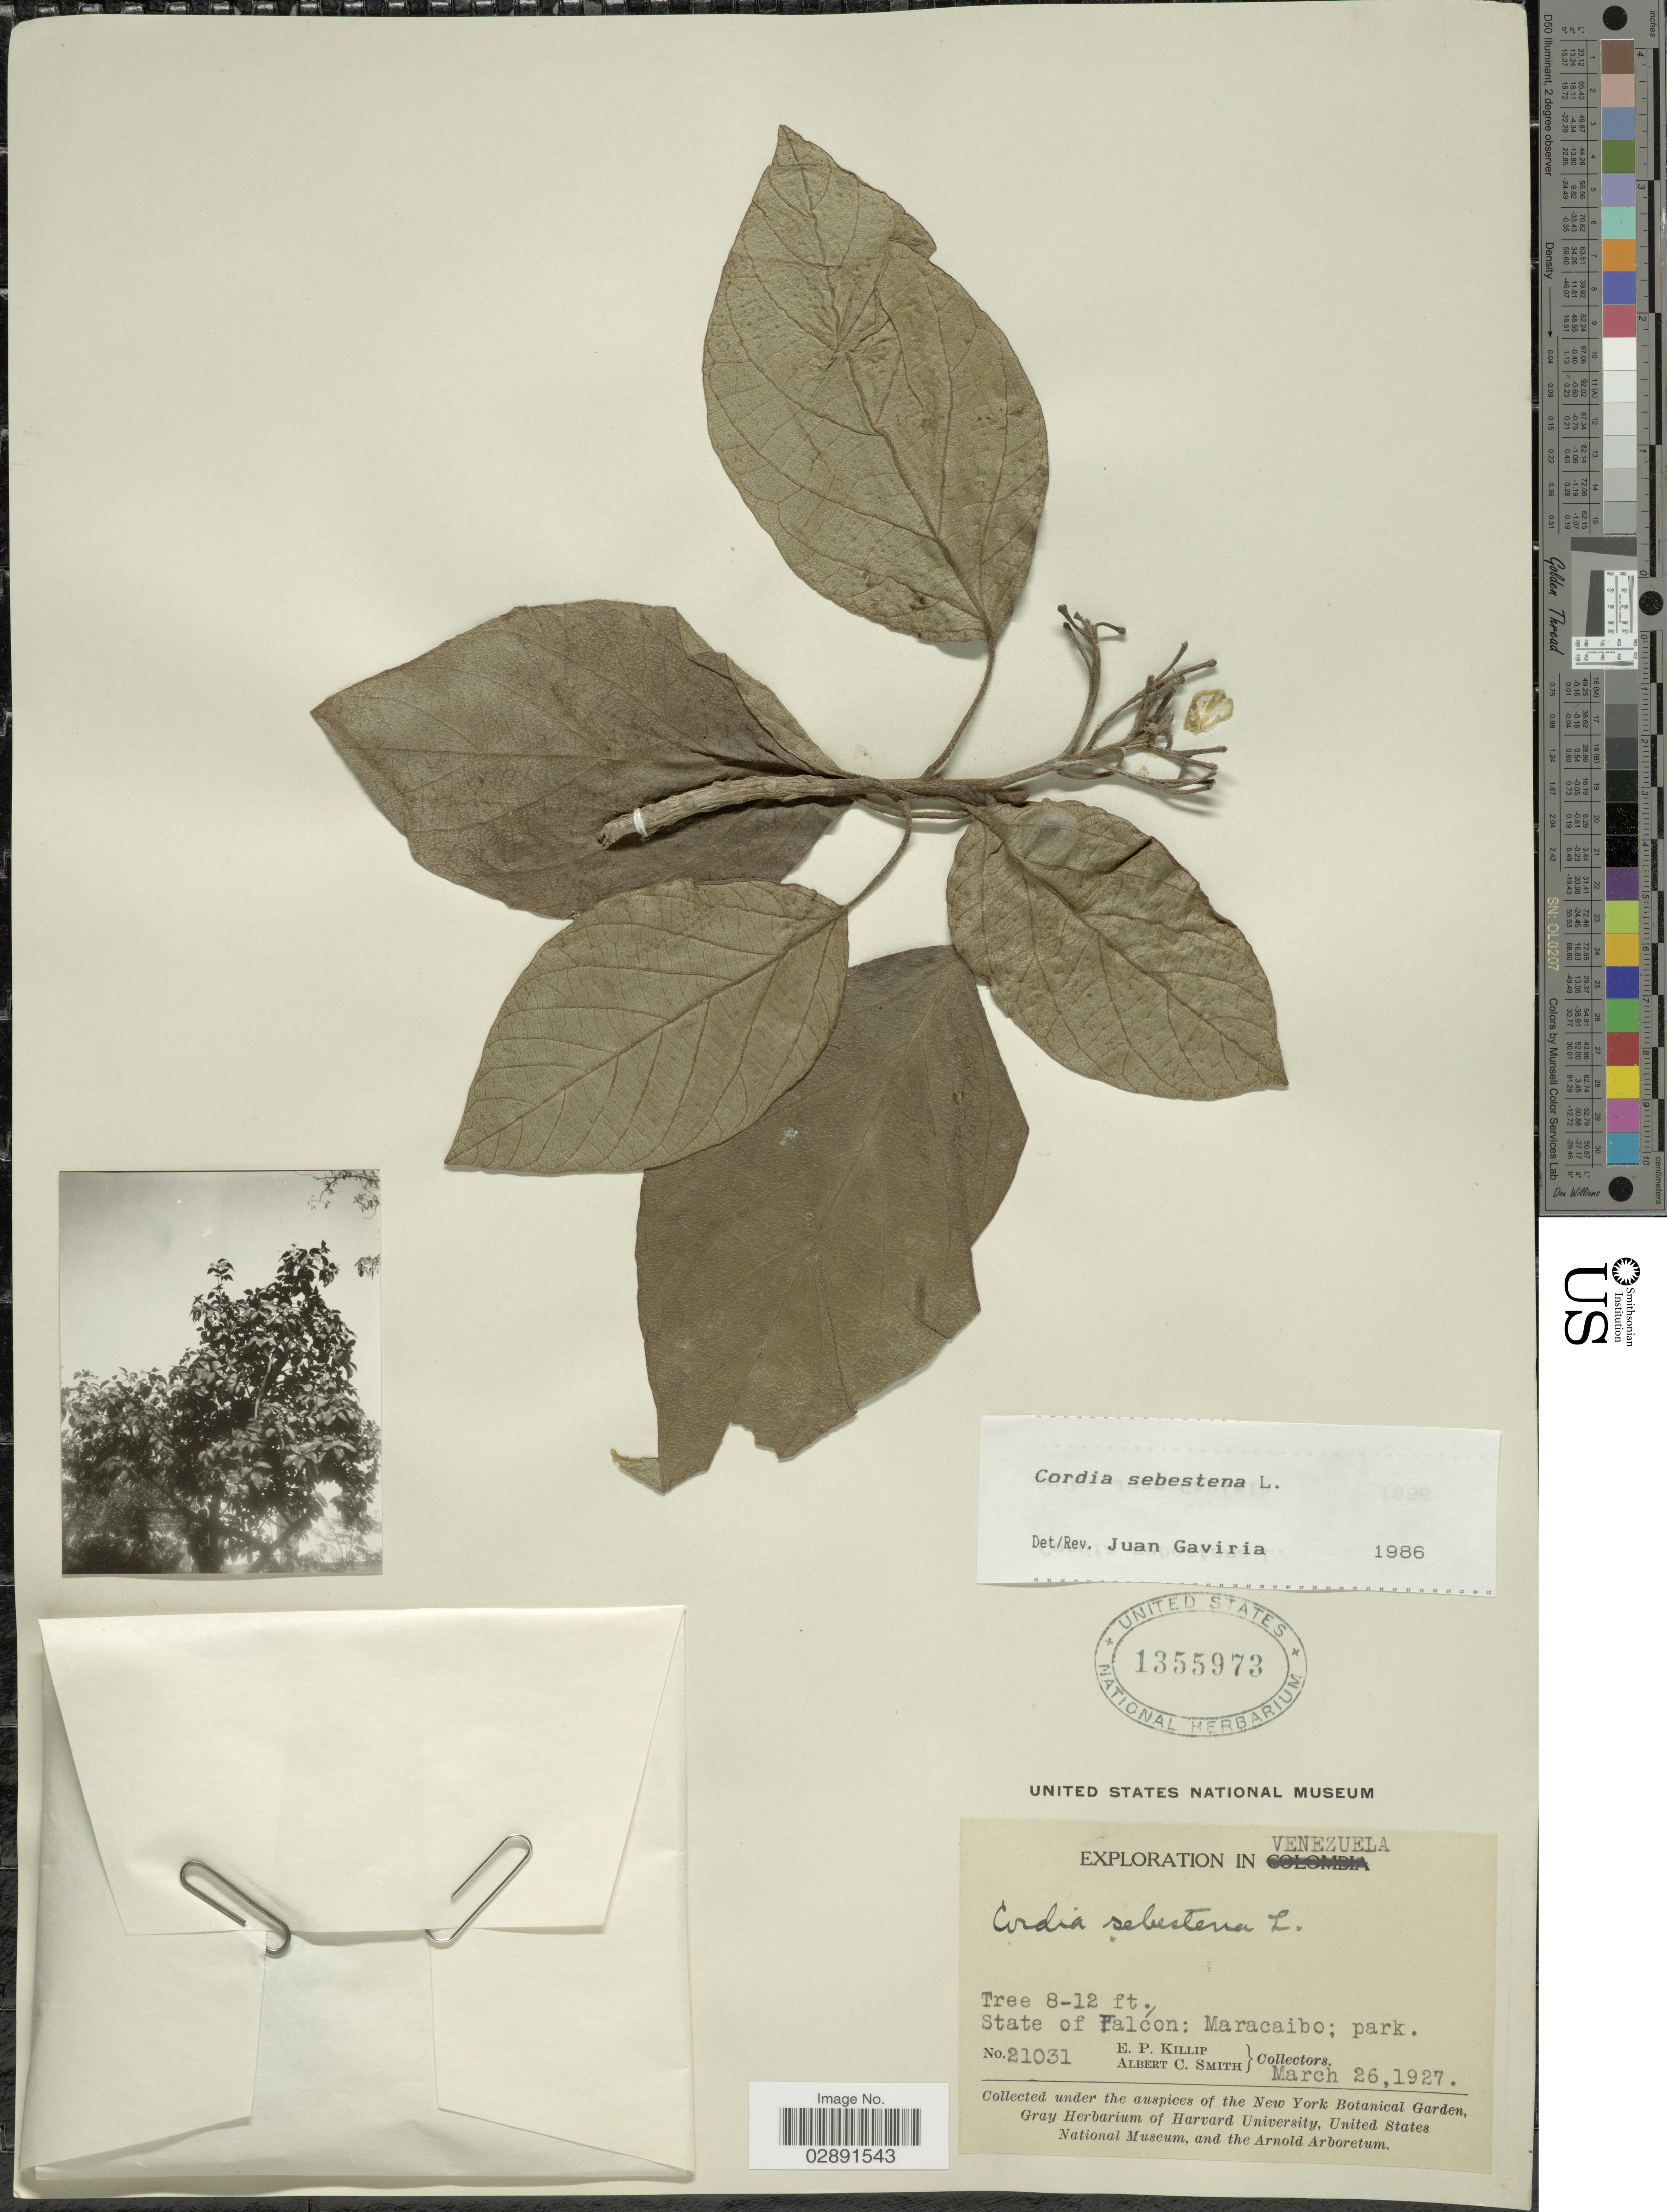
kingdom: Plantae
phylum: Tracheophyta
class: Magnoliopsida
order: Boraginales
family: Cordiaceae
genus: Cordia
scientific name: Cordia sebestena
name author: L.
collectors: E. P. Killip & A. C. Smith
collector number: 21031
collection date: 1927-03-26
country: Venezuela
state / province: Falcón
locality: Maracaibo; park.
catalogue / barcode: US 1355973